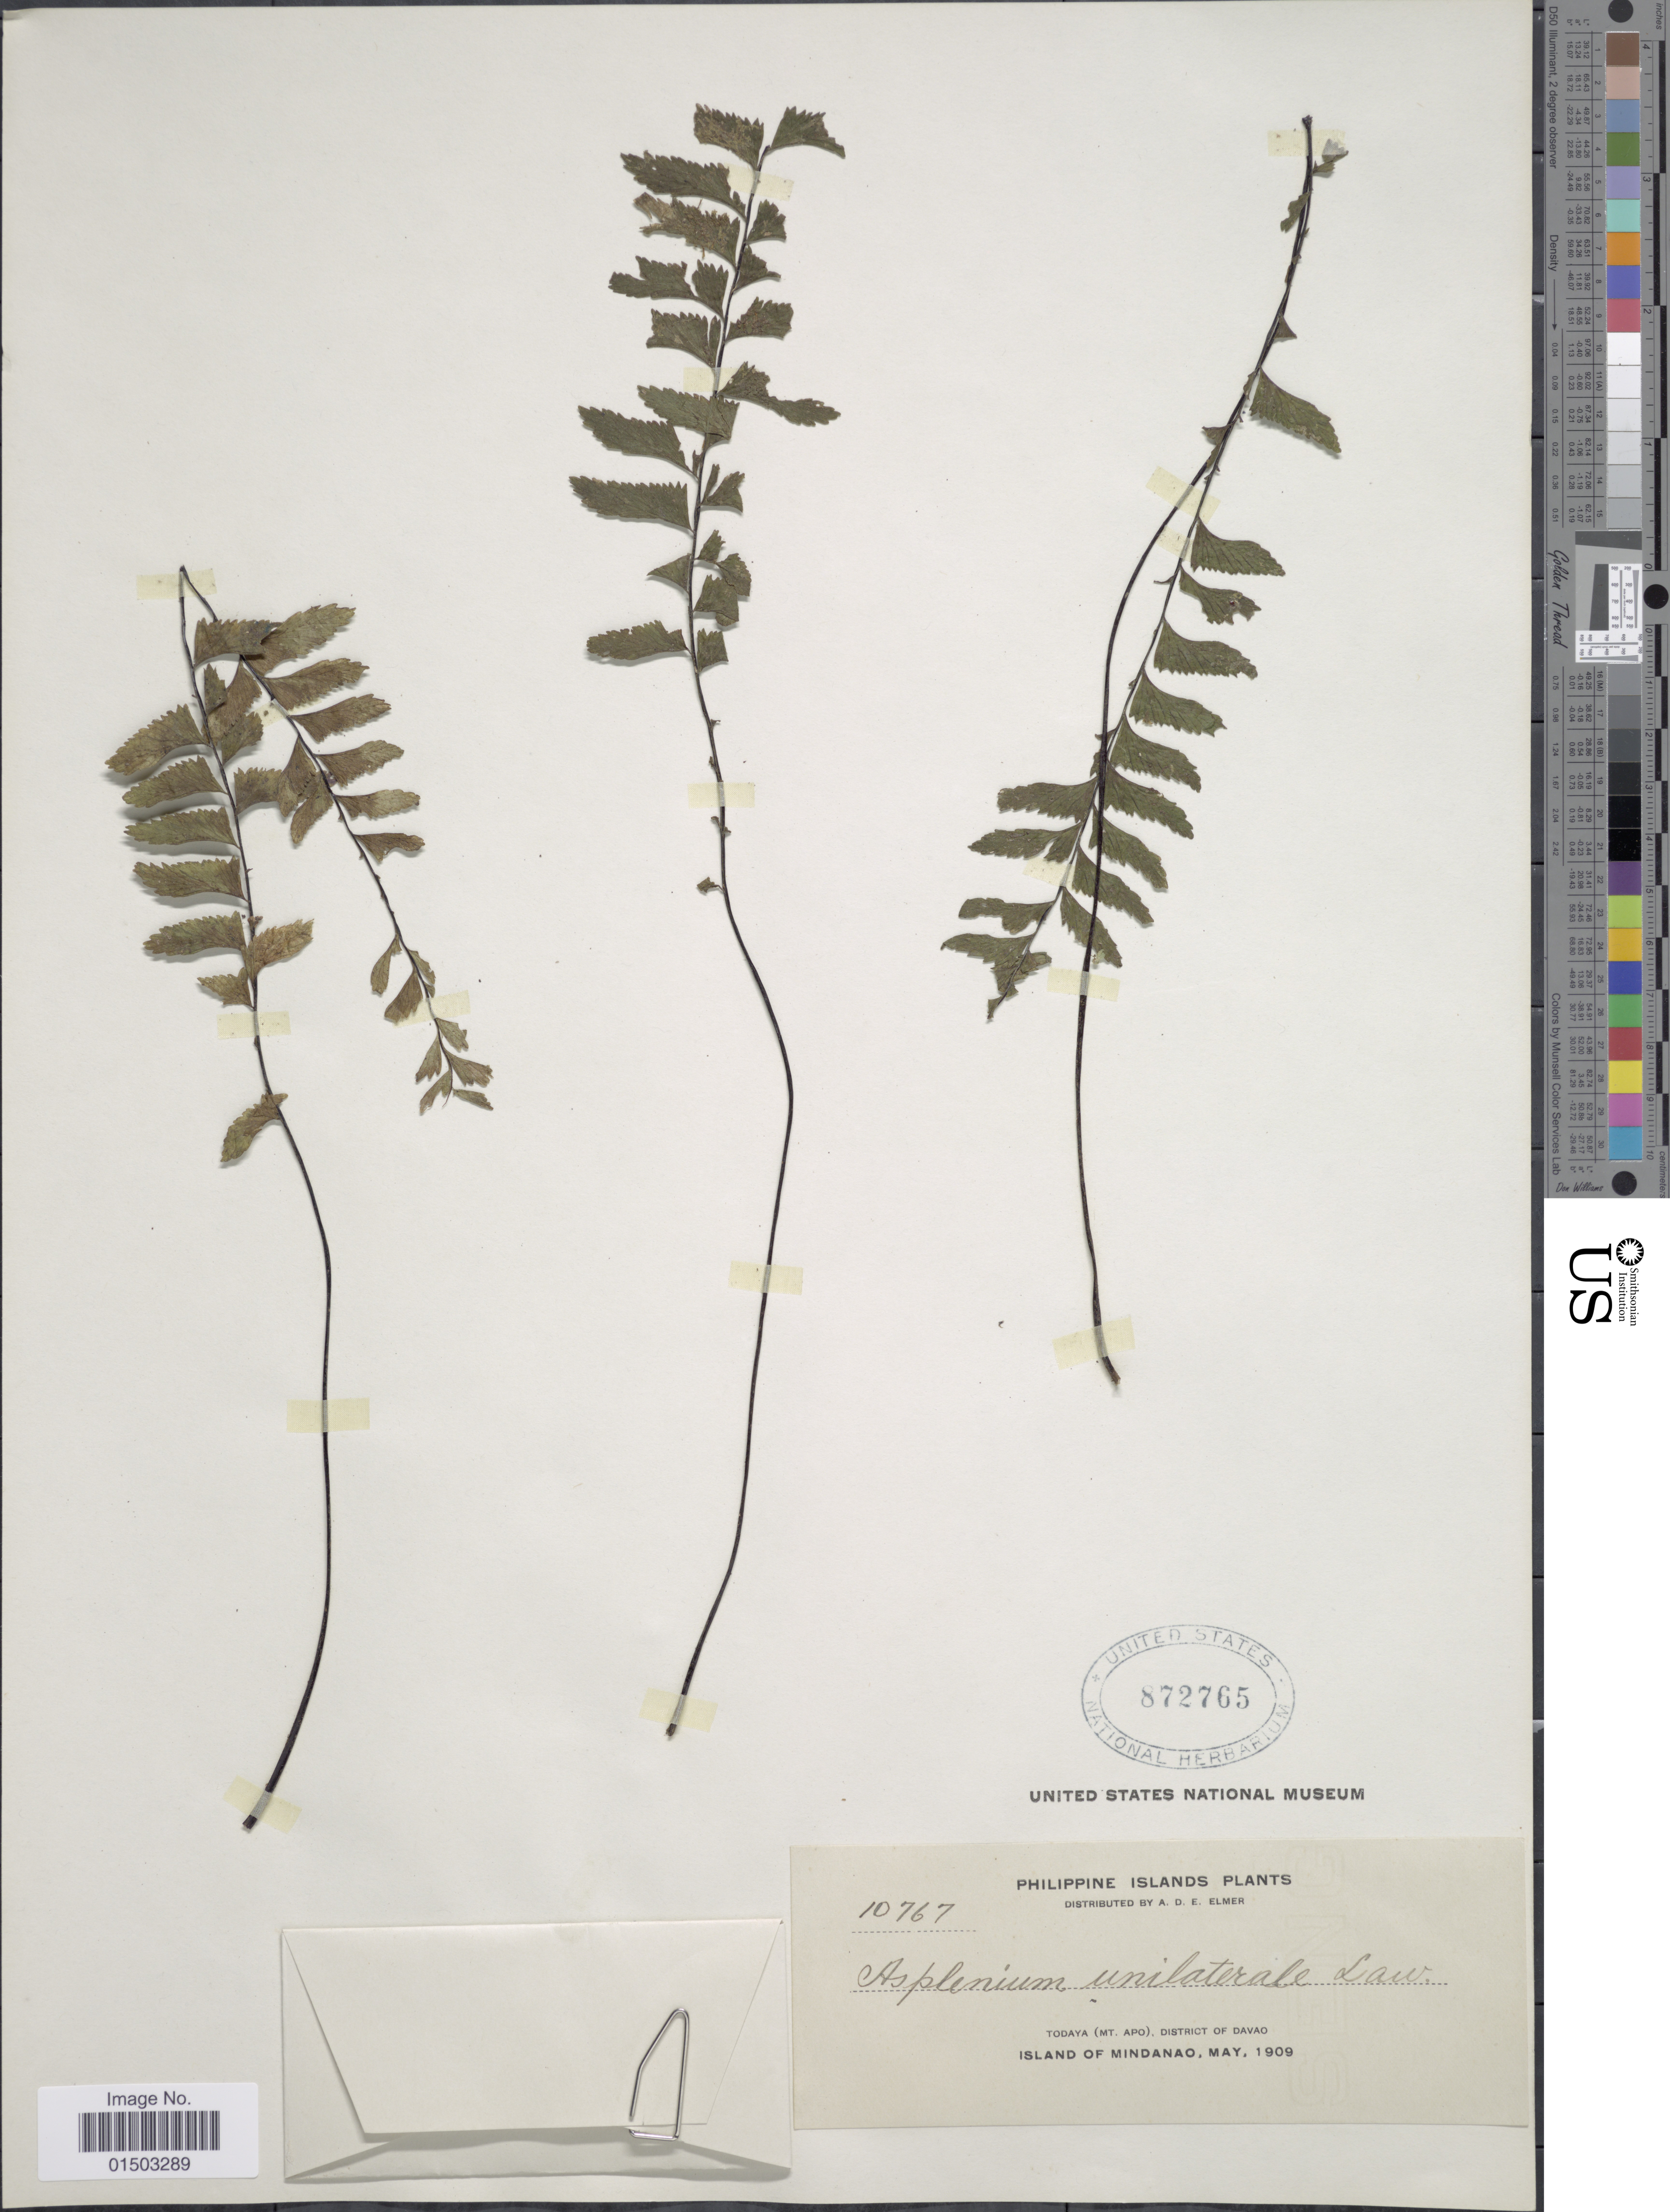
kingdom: Plantae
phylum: Tracheophyta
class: Polypodiopsida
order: Polypodiales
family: Aspleniaceae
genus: Hymenasplenium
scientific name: Hymenasplenium unilaterale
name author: (Lam.) Hayata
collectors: A. D. E. Elmer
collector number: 10767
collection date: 1909-05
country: Philippines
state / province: Davao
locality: Philippine Islands. Todaya (Mt. Apo), District of Davao. Island of Mindanao.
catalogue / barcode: US 872765